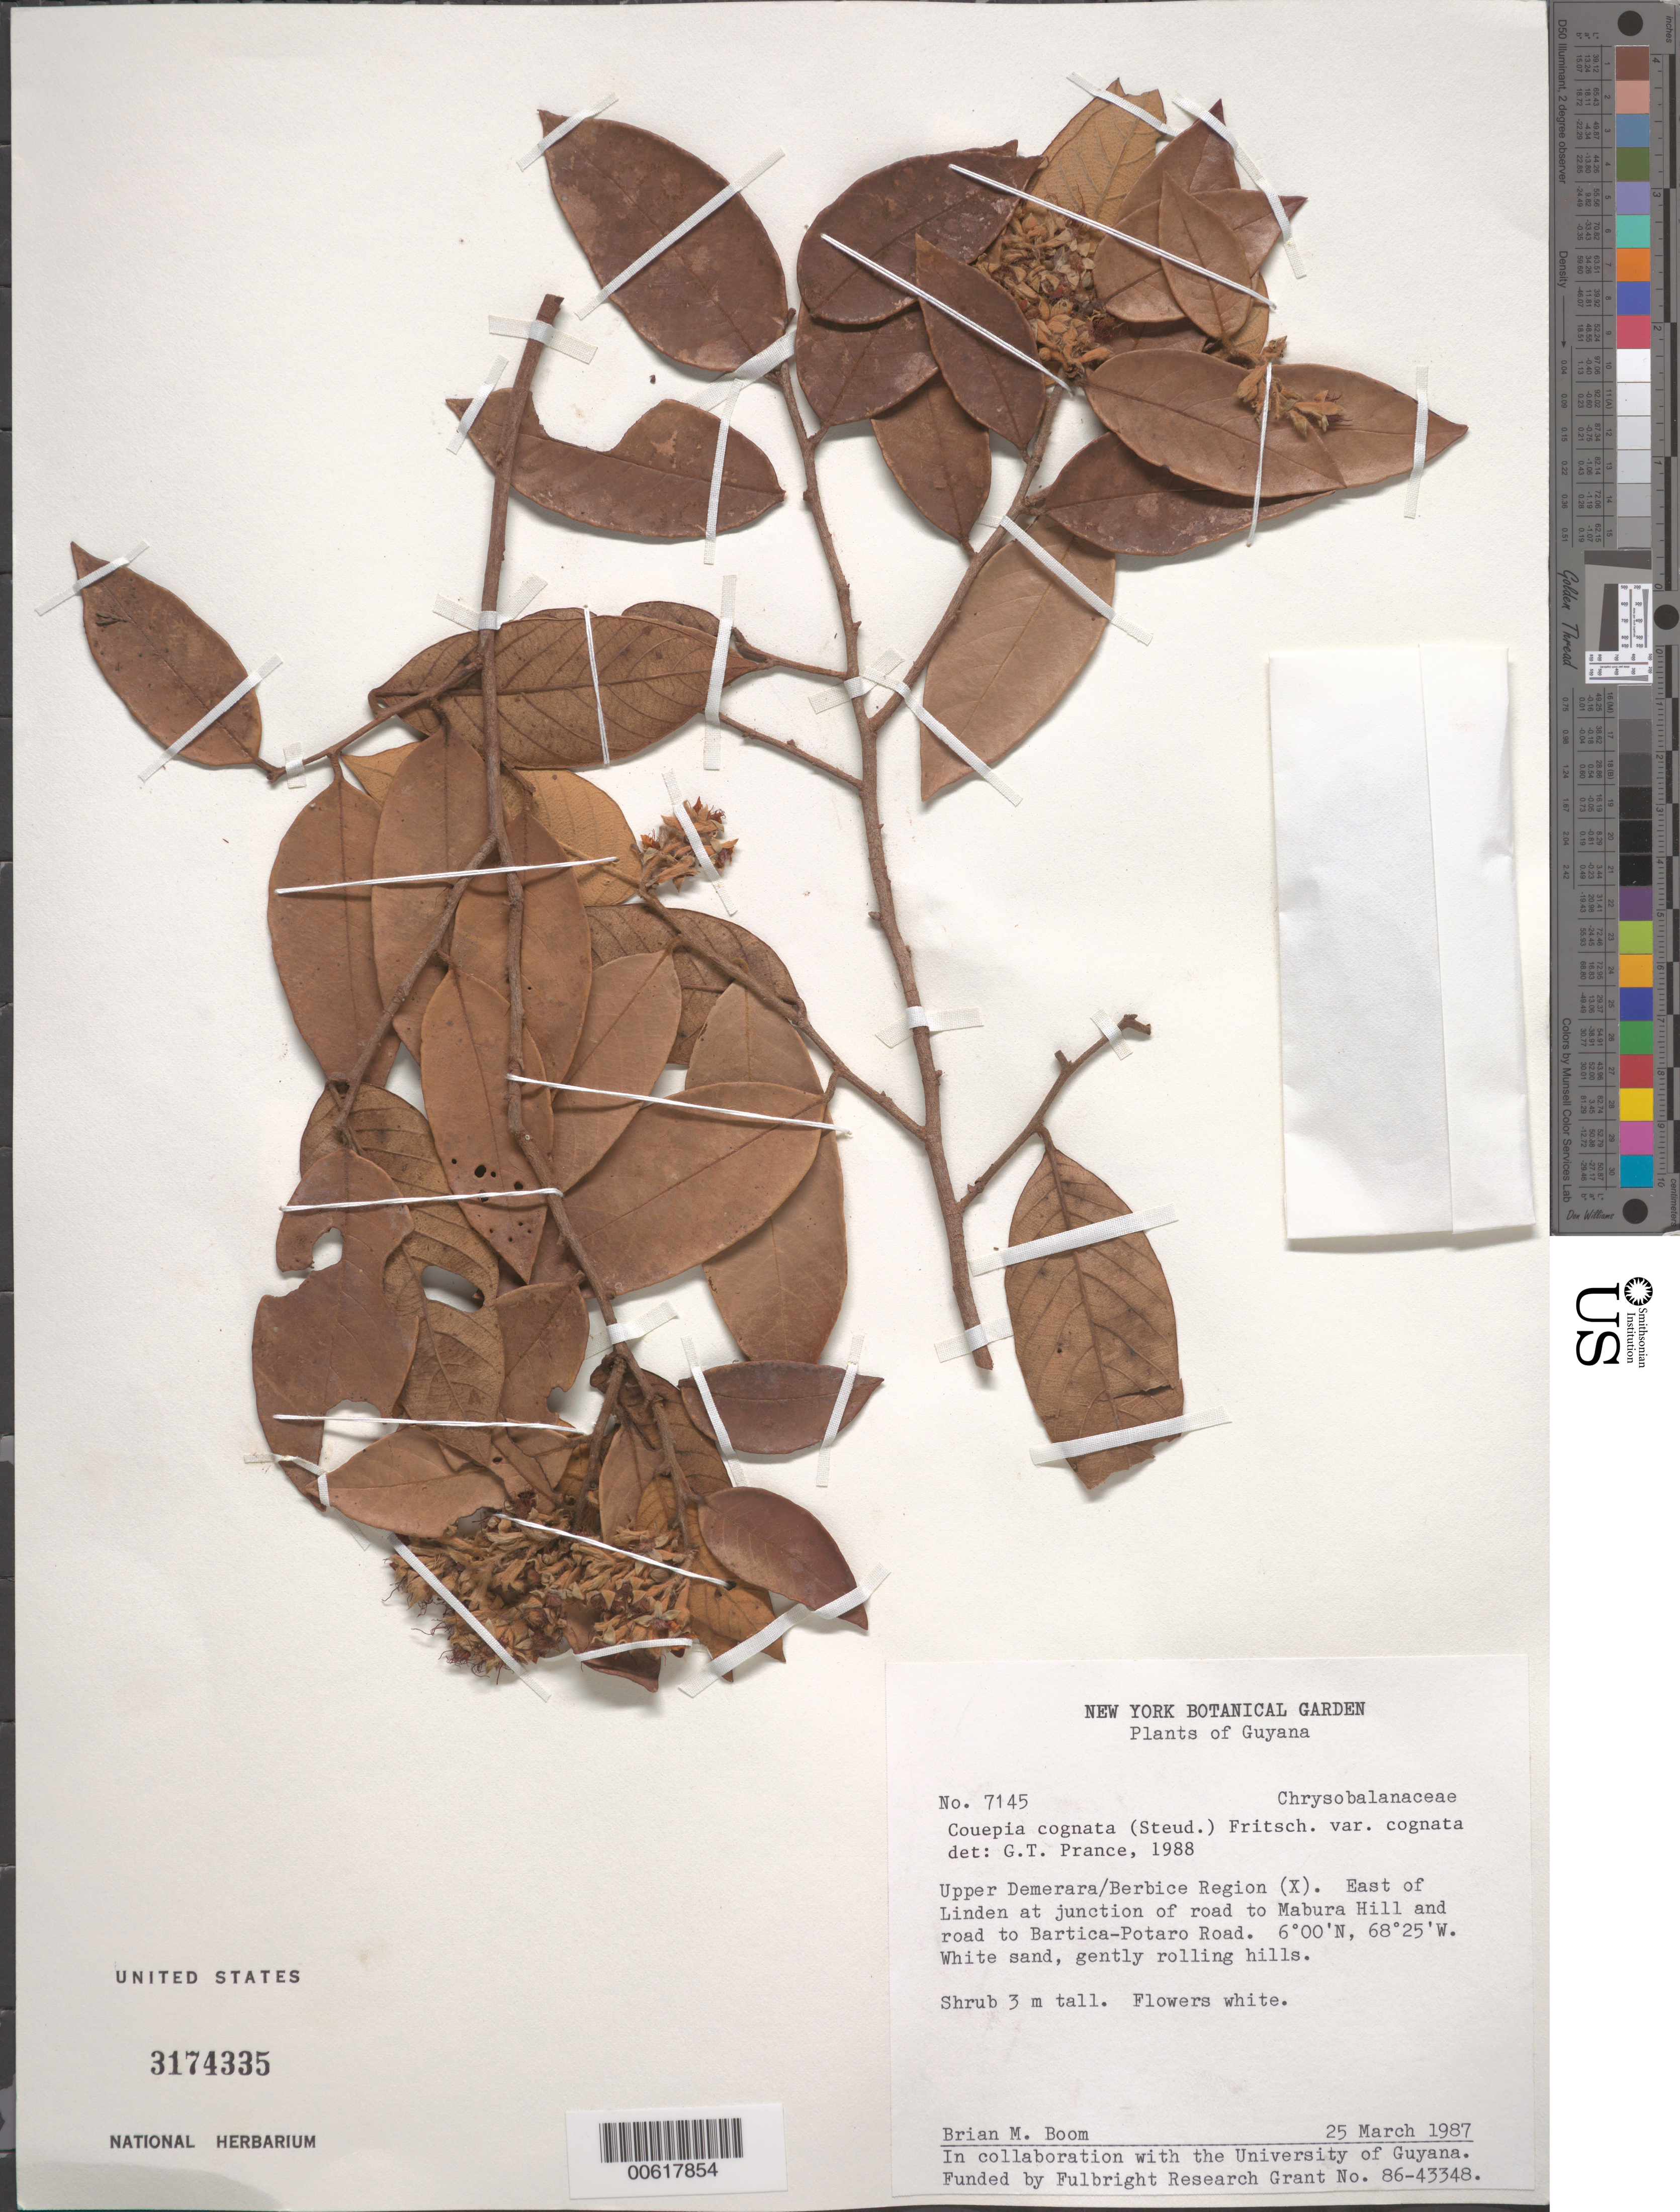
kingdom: Plantae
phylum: Tracheophyta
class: Magnoliopsida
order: Malpighiales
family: Chrysobalanaceae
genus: Gaulettia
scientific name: Gaulettia cognata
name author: (Steud.) Sothers & Prance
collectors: B. M. Boom et al.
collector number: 7145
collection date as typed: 25-Mar-87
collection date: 1987-03-25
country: Guyana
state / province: U. Demerara-Berbice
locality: Linden, E of, at jct. of Mabura Hill/Bartica-Potaro Road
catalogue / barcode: US 3174335